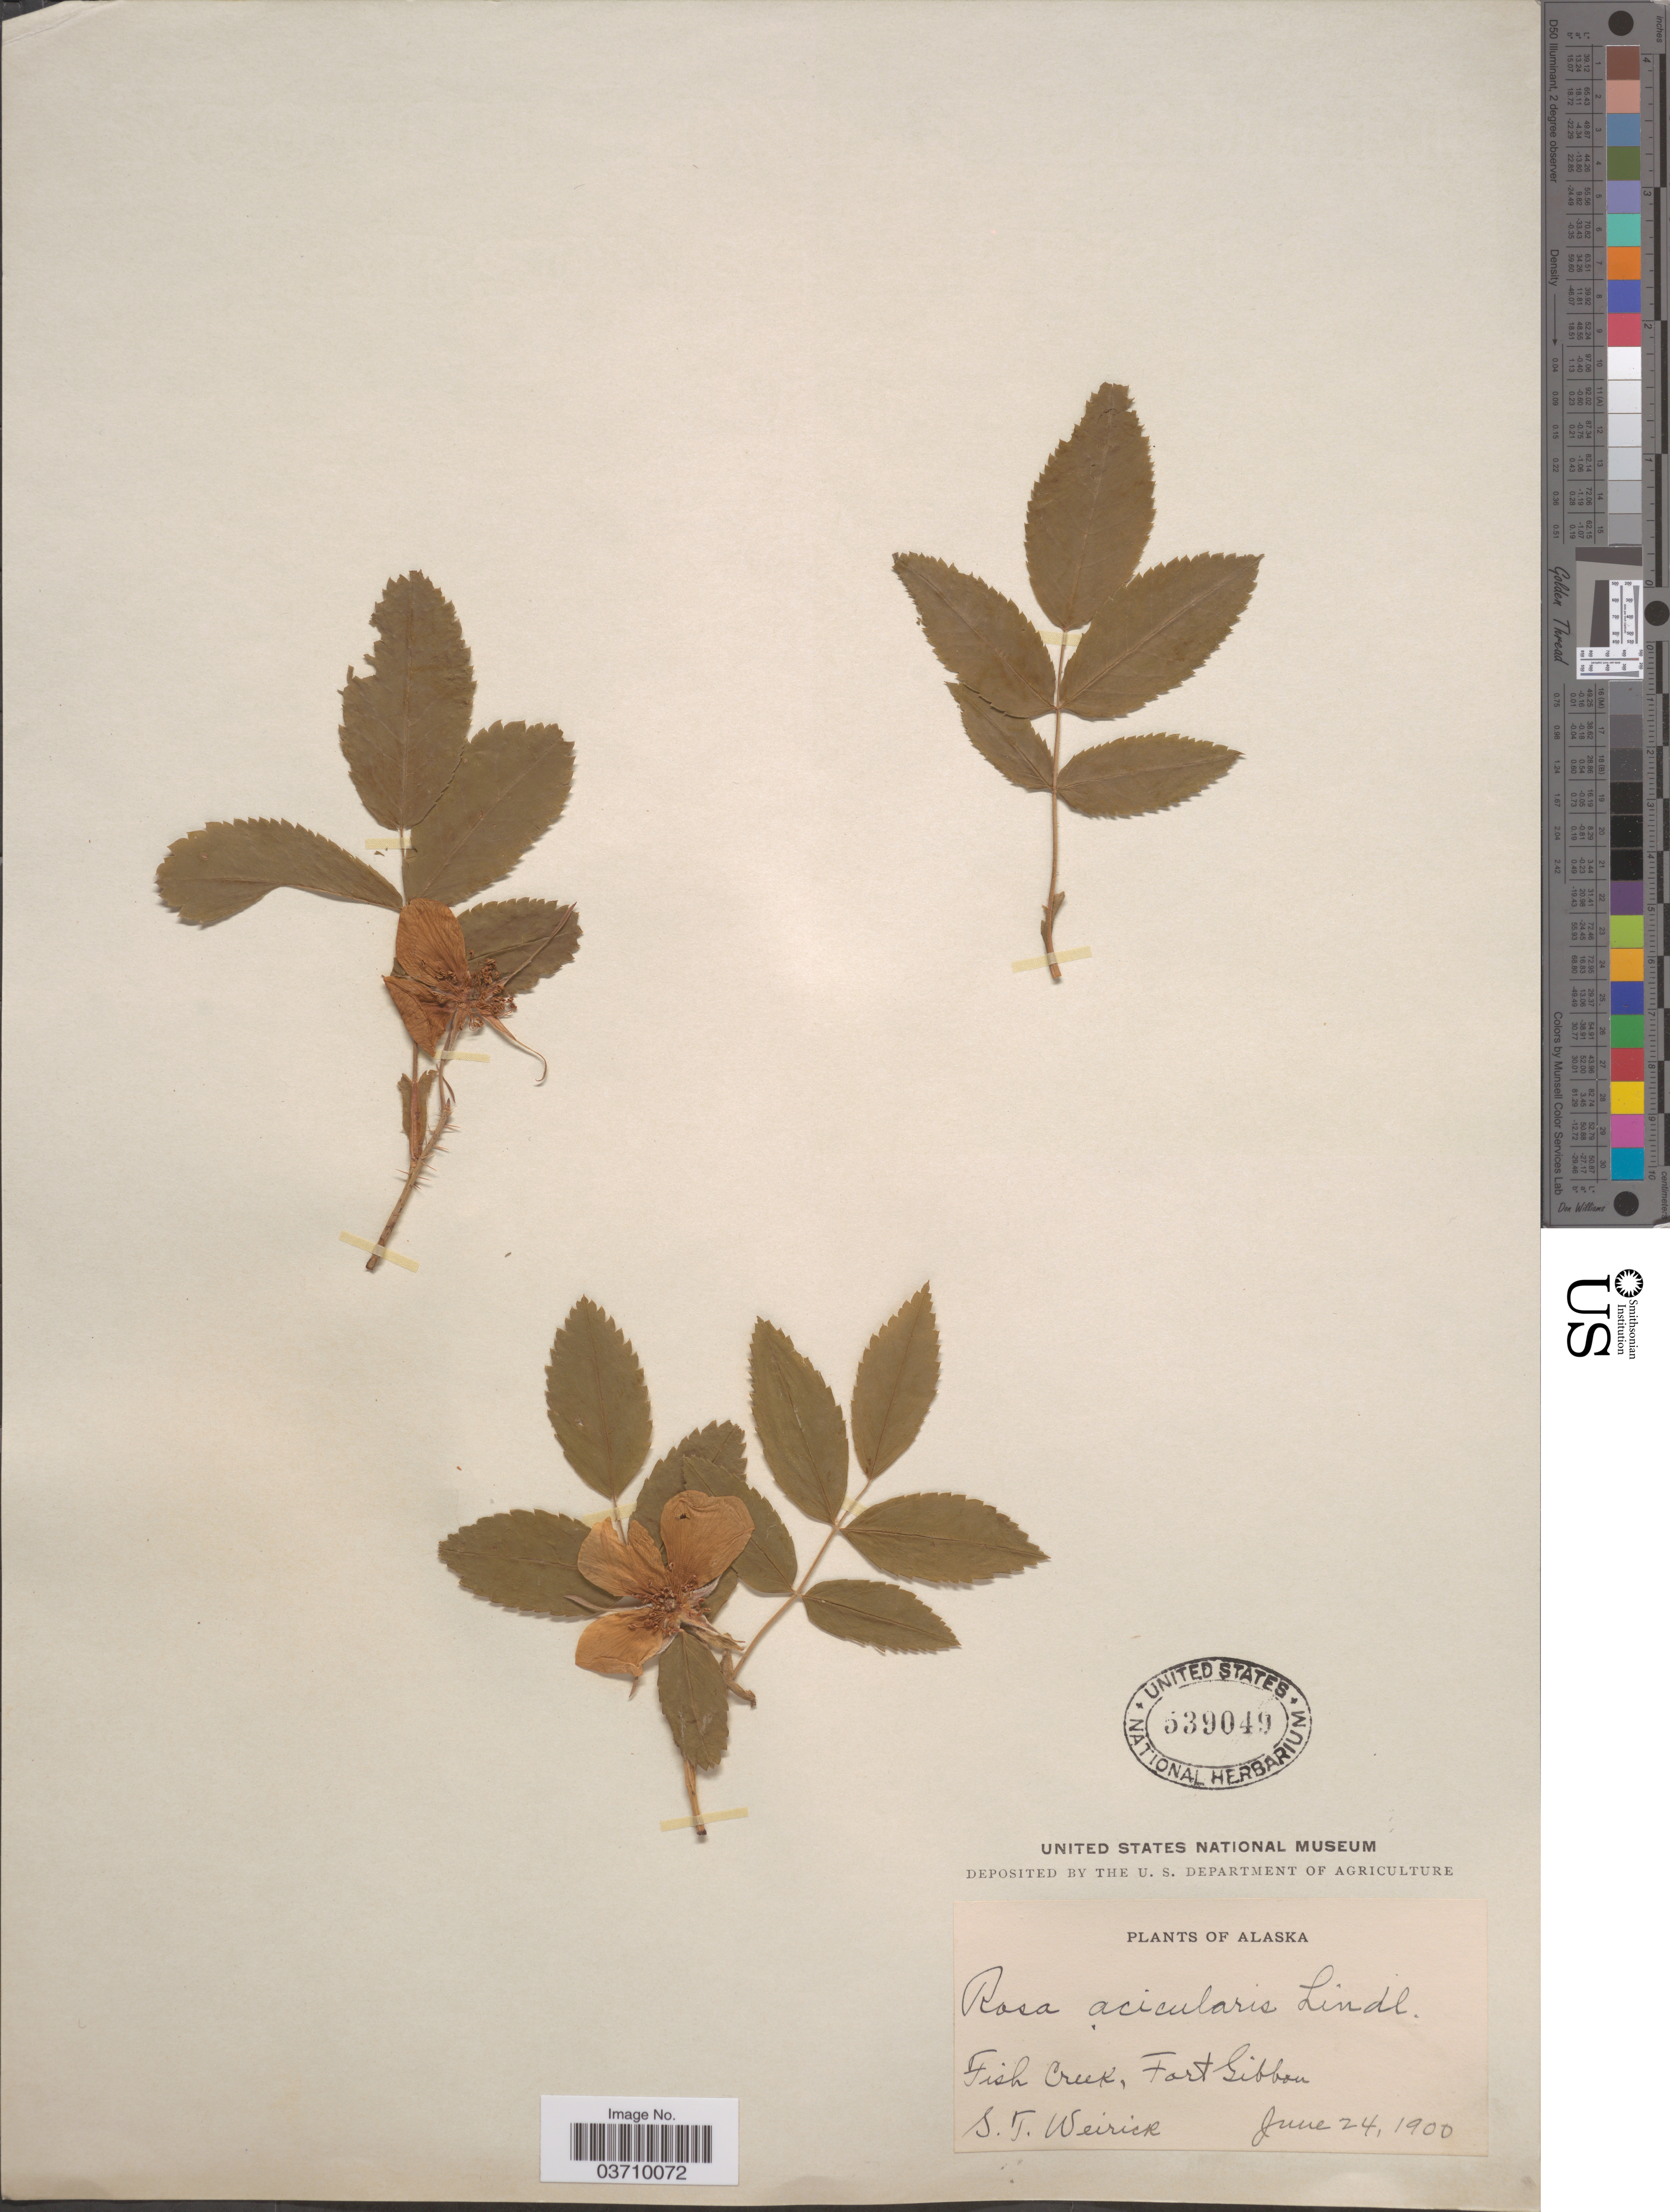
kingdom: Plantae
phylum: Tracheophyta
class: Magnoliopsida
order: Rosales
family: Rosaceae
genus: Rosa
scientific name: Rosa acicularis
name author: Lindl.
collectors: S. Weirick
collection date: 1900-06-24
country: United States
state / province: Alaska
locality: Fish Creek, Fort Gibbon.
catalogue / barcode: US 539049